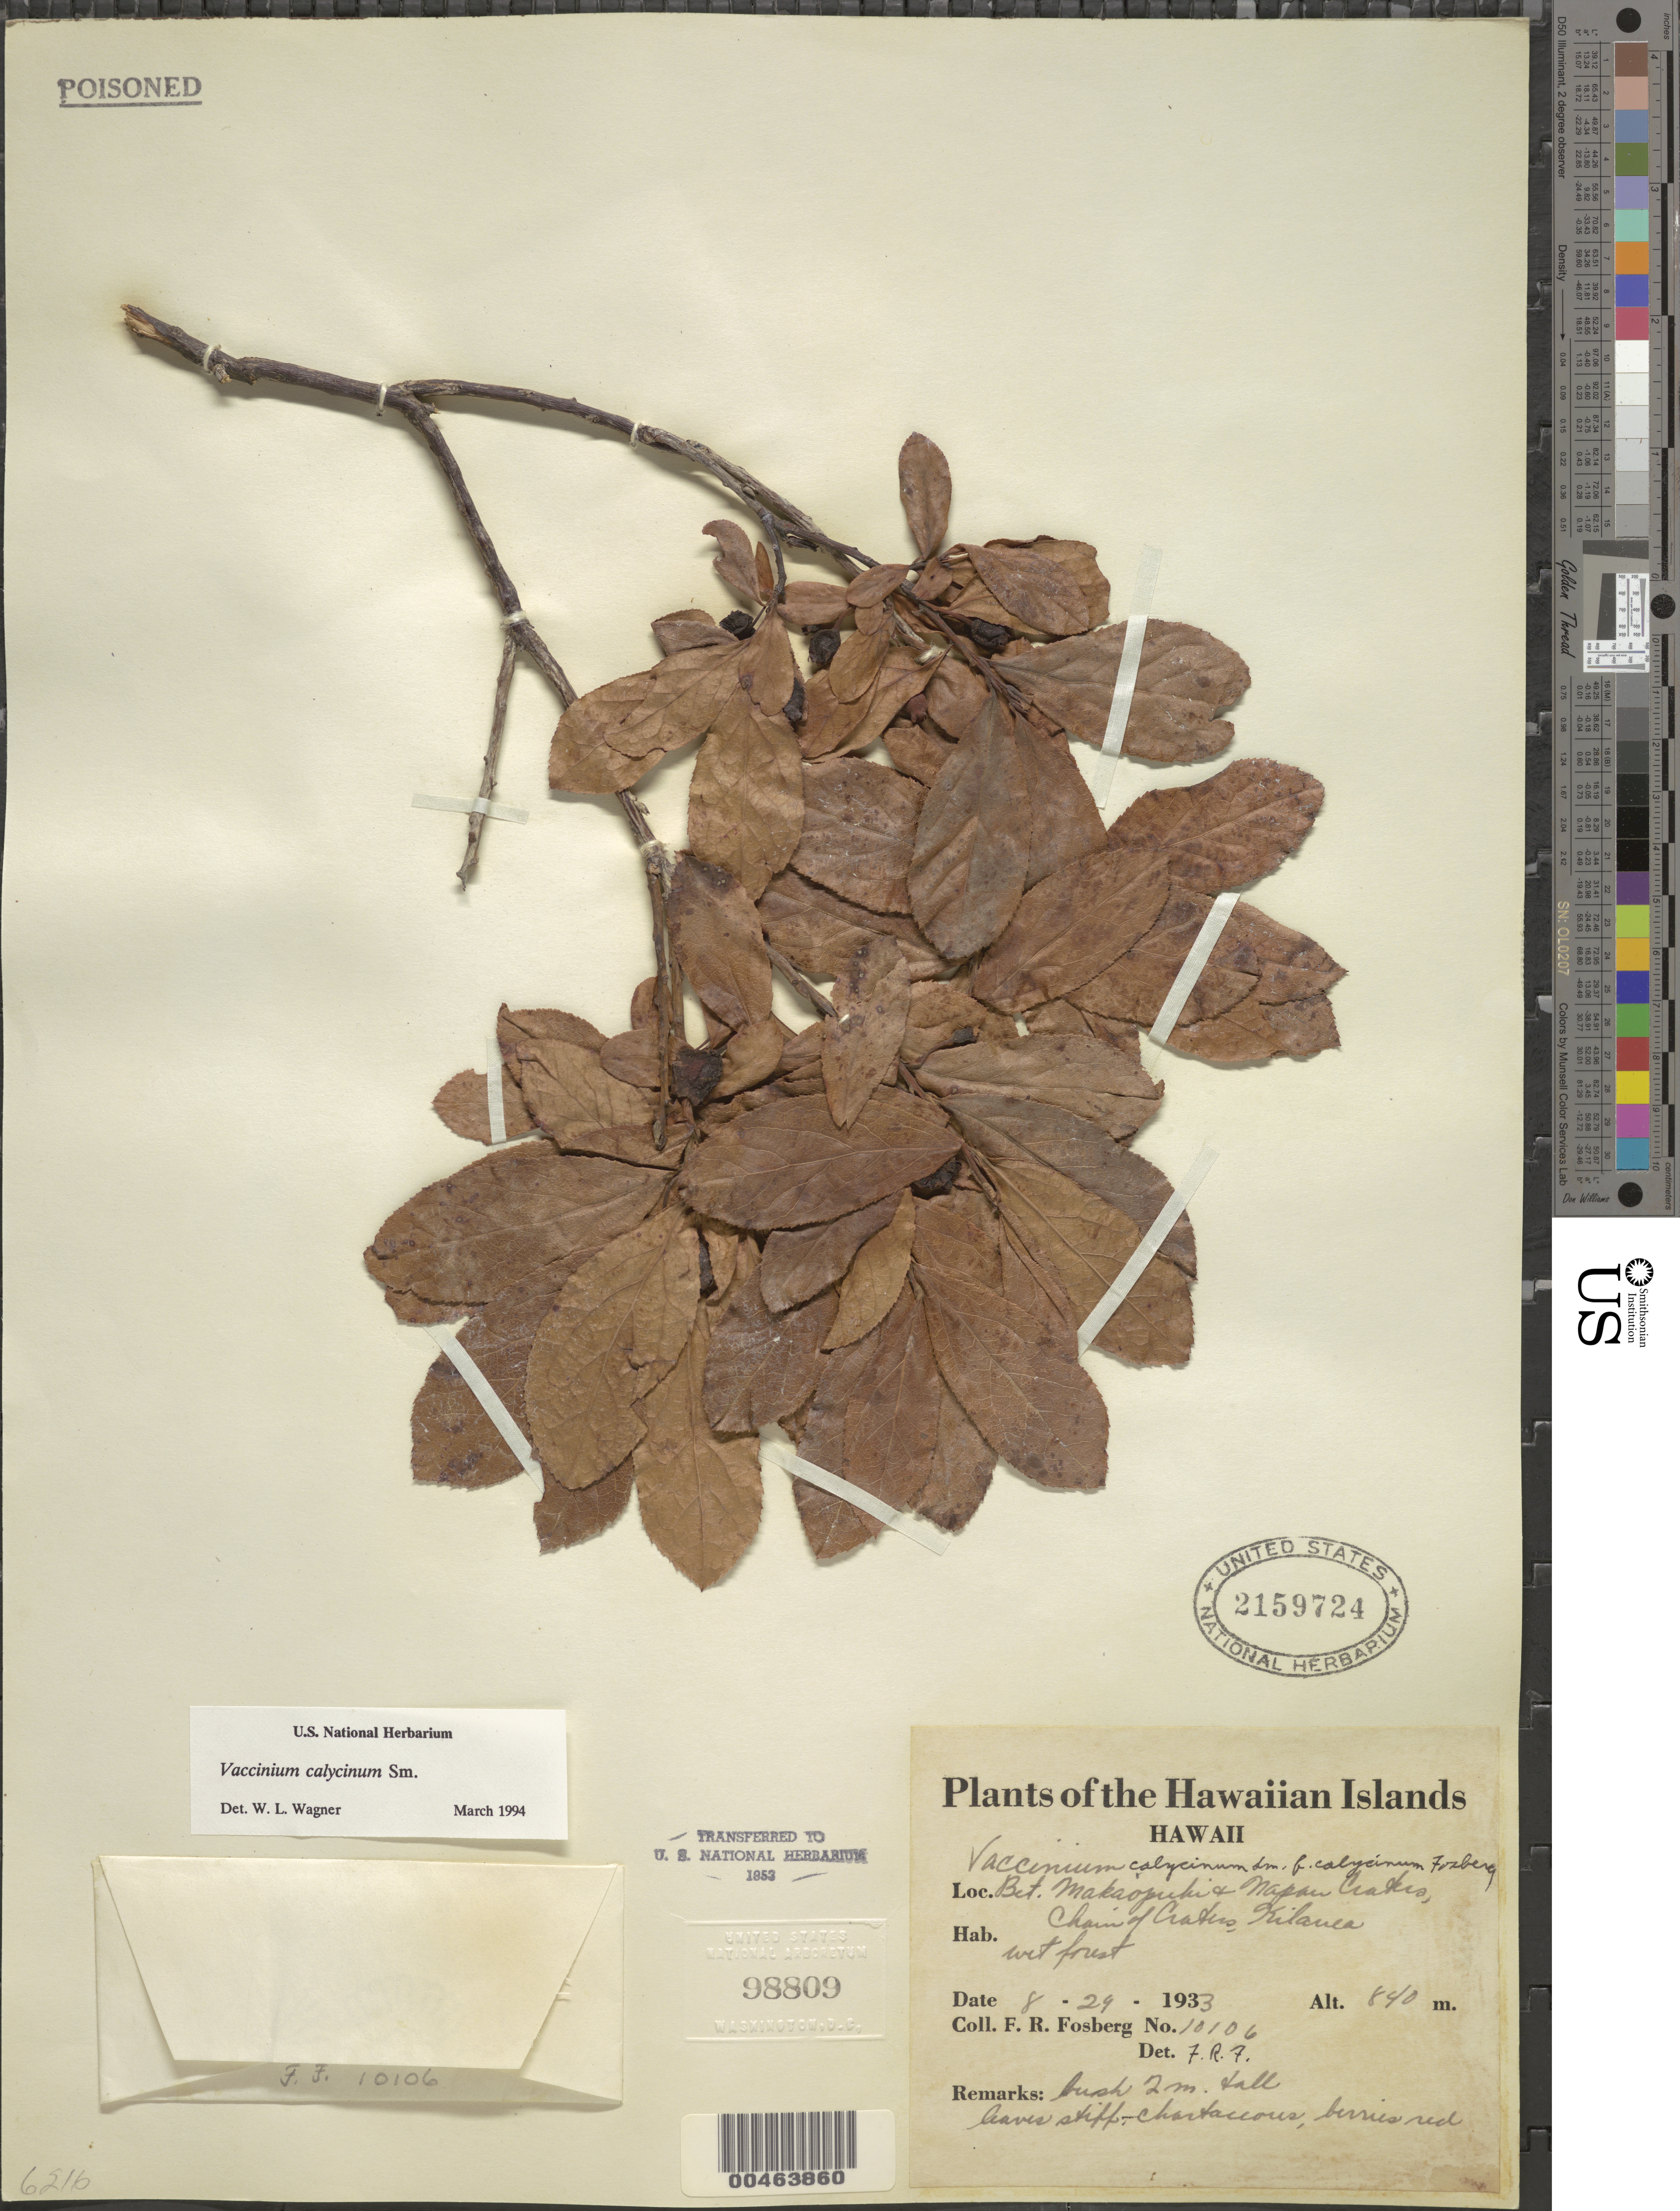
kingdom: Plantae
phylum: Tracheophyta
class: Magnoliopsida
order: Ericales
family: Ericaceae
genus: Vaccinium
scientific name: Vaccinium calycinum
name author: Sm.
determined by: Wagner, W. L., (BOT), Smithsonian Institution - National Museum of Natural History (UNITED STATES)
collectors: F. R. Fosberg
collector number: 10106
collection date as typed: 29 Aug 1933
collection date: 1933-08-29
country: United States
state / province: Hawaii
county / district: Hawaii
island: Hawaii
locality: Between Makaopuhi & Napau Craters, Chain of Craters, Kilauea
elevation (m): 840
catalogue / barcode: US 2159724